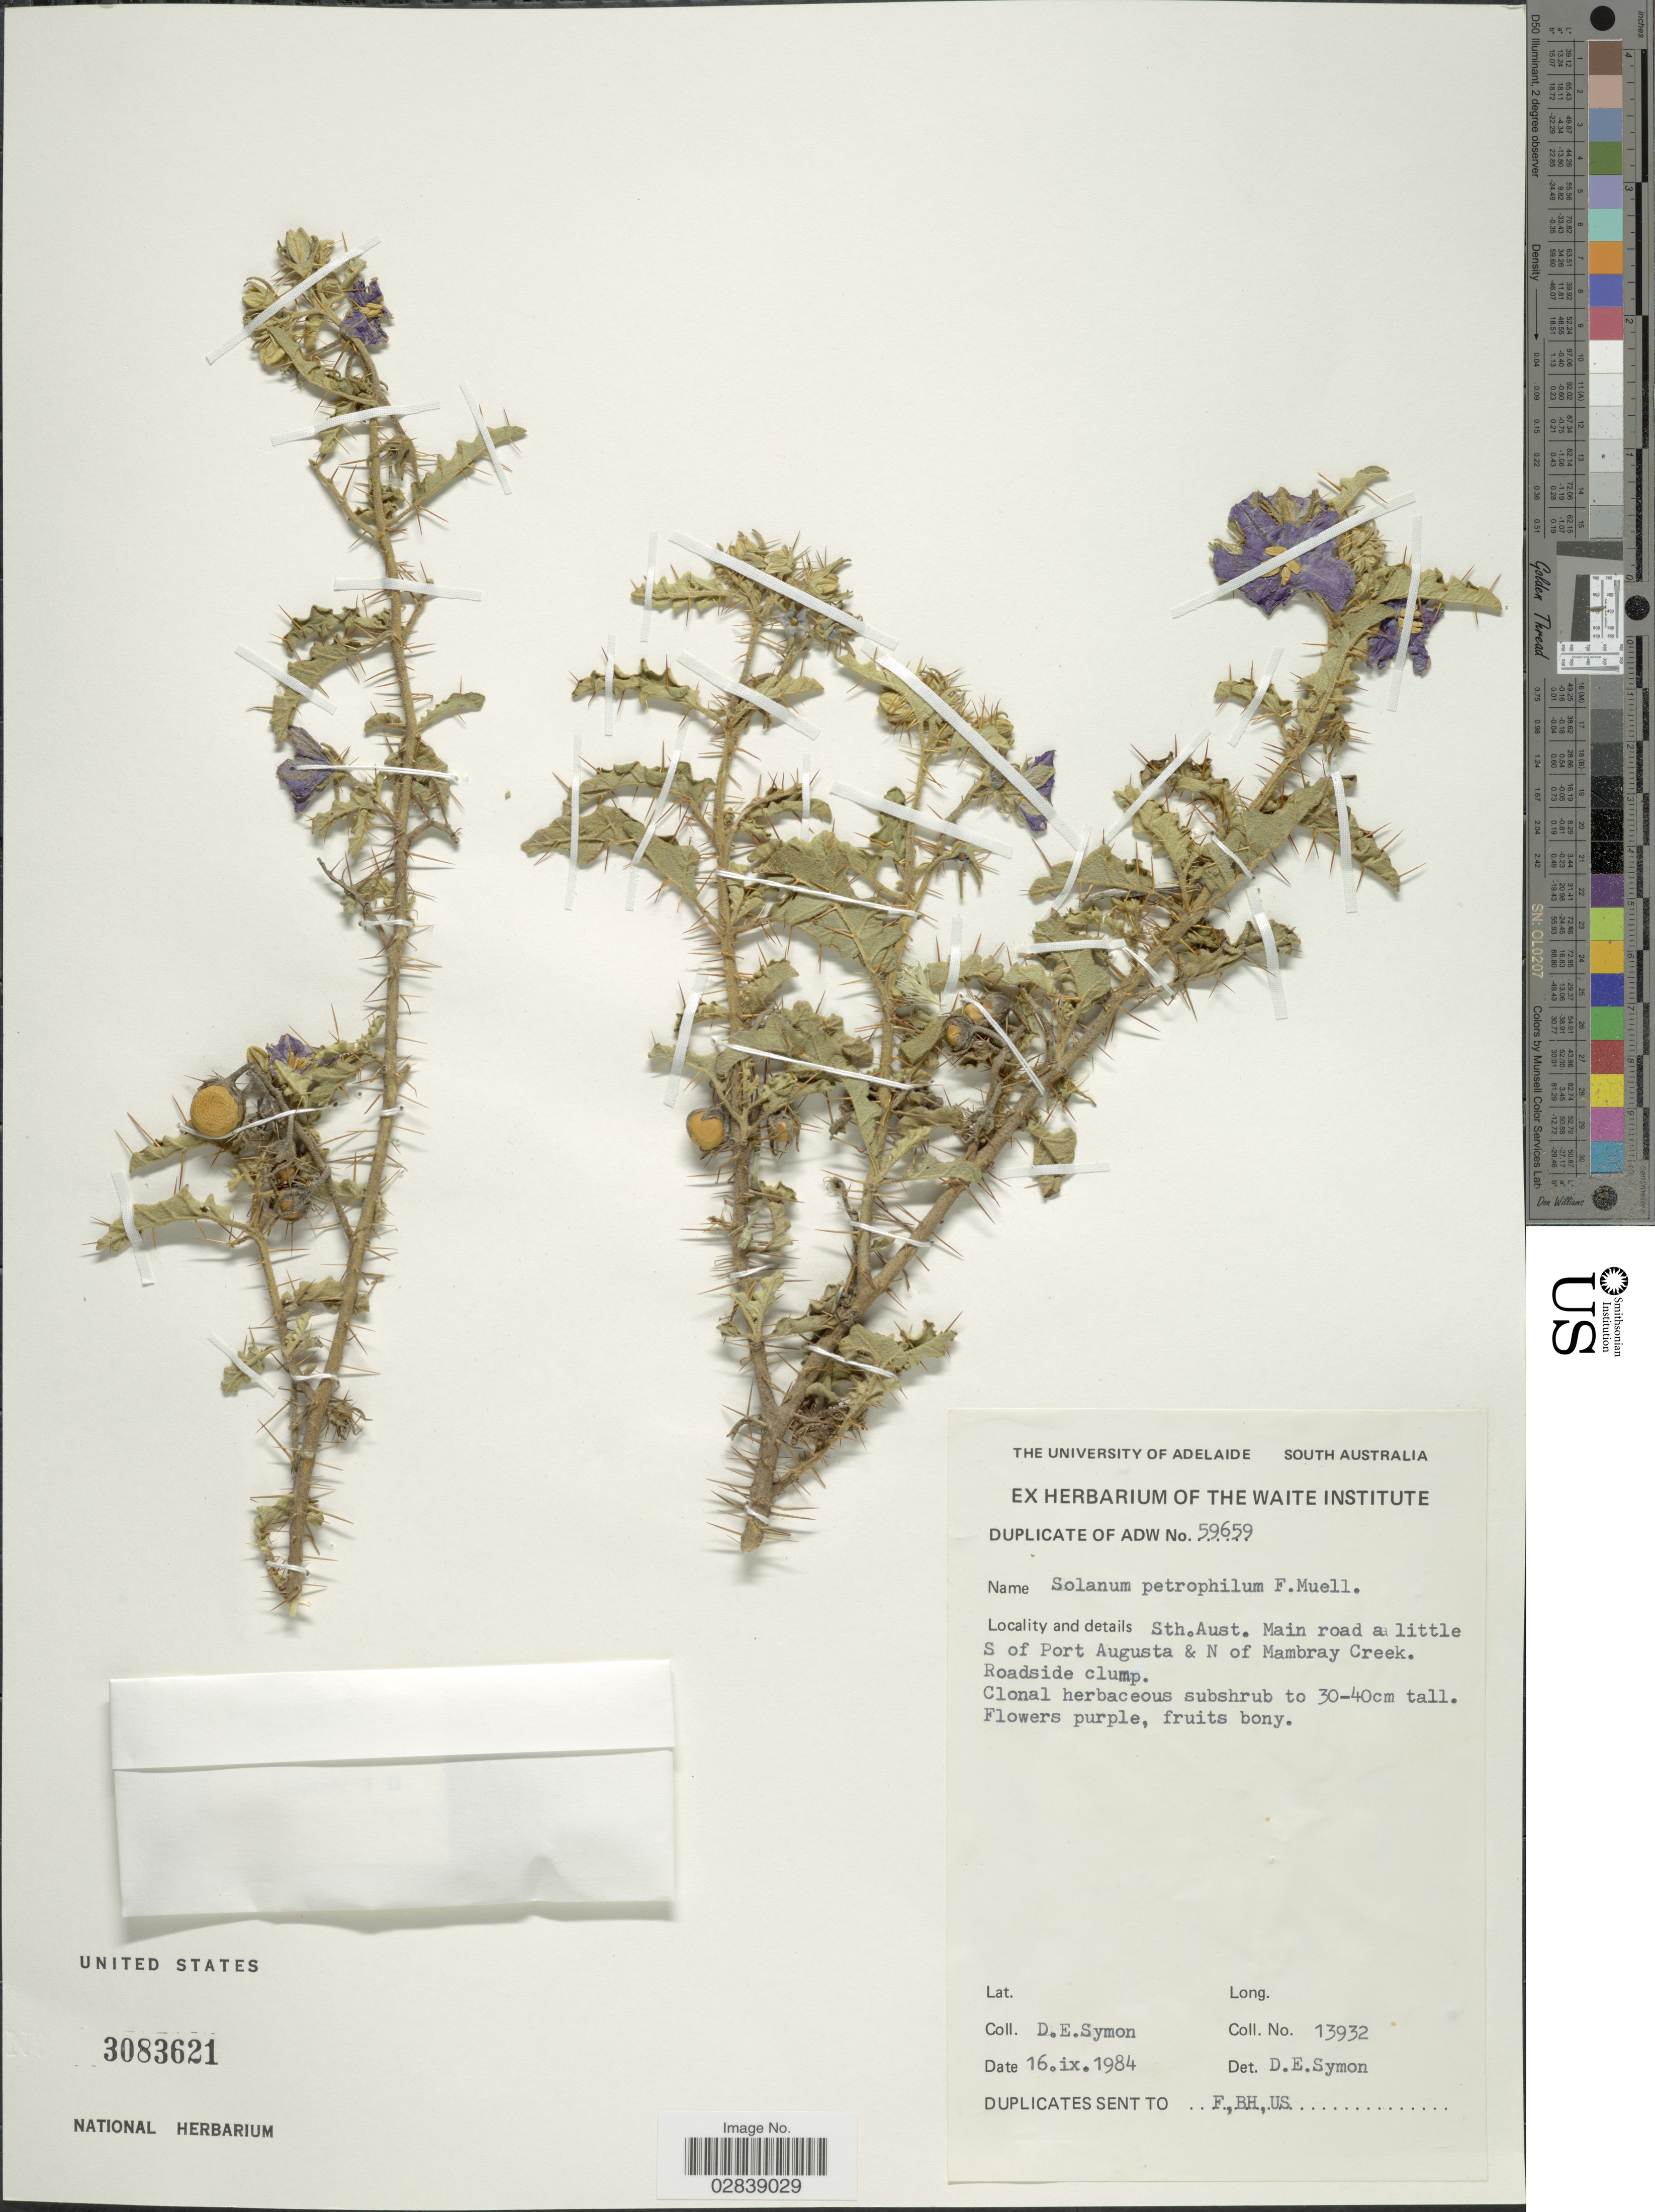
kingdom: Plantae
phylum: Tracheophyta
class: Magnoliopsida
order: Solanales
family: Solanaceae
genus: Solanum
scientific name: Solanum petrophilum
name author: F. Muell.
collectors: D. Symon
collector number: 13932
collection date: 1984-09-16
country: Australia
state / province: South Australia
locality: Main road a little S of Port Augusta & N of Mambray Creek.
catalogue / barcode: US 3083621